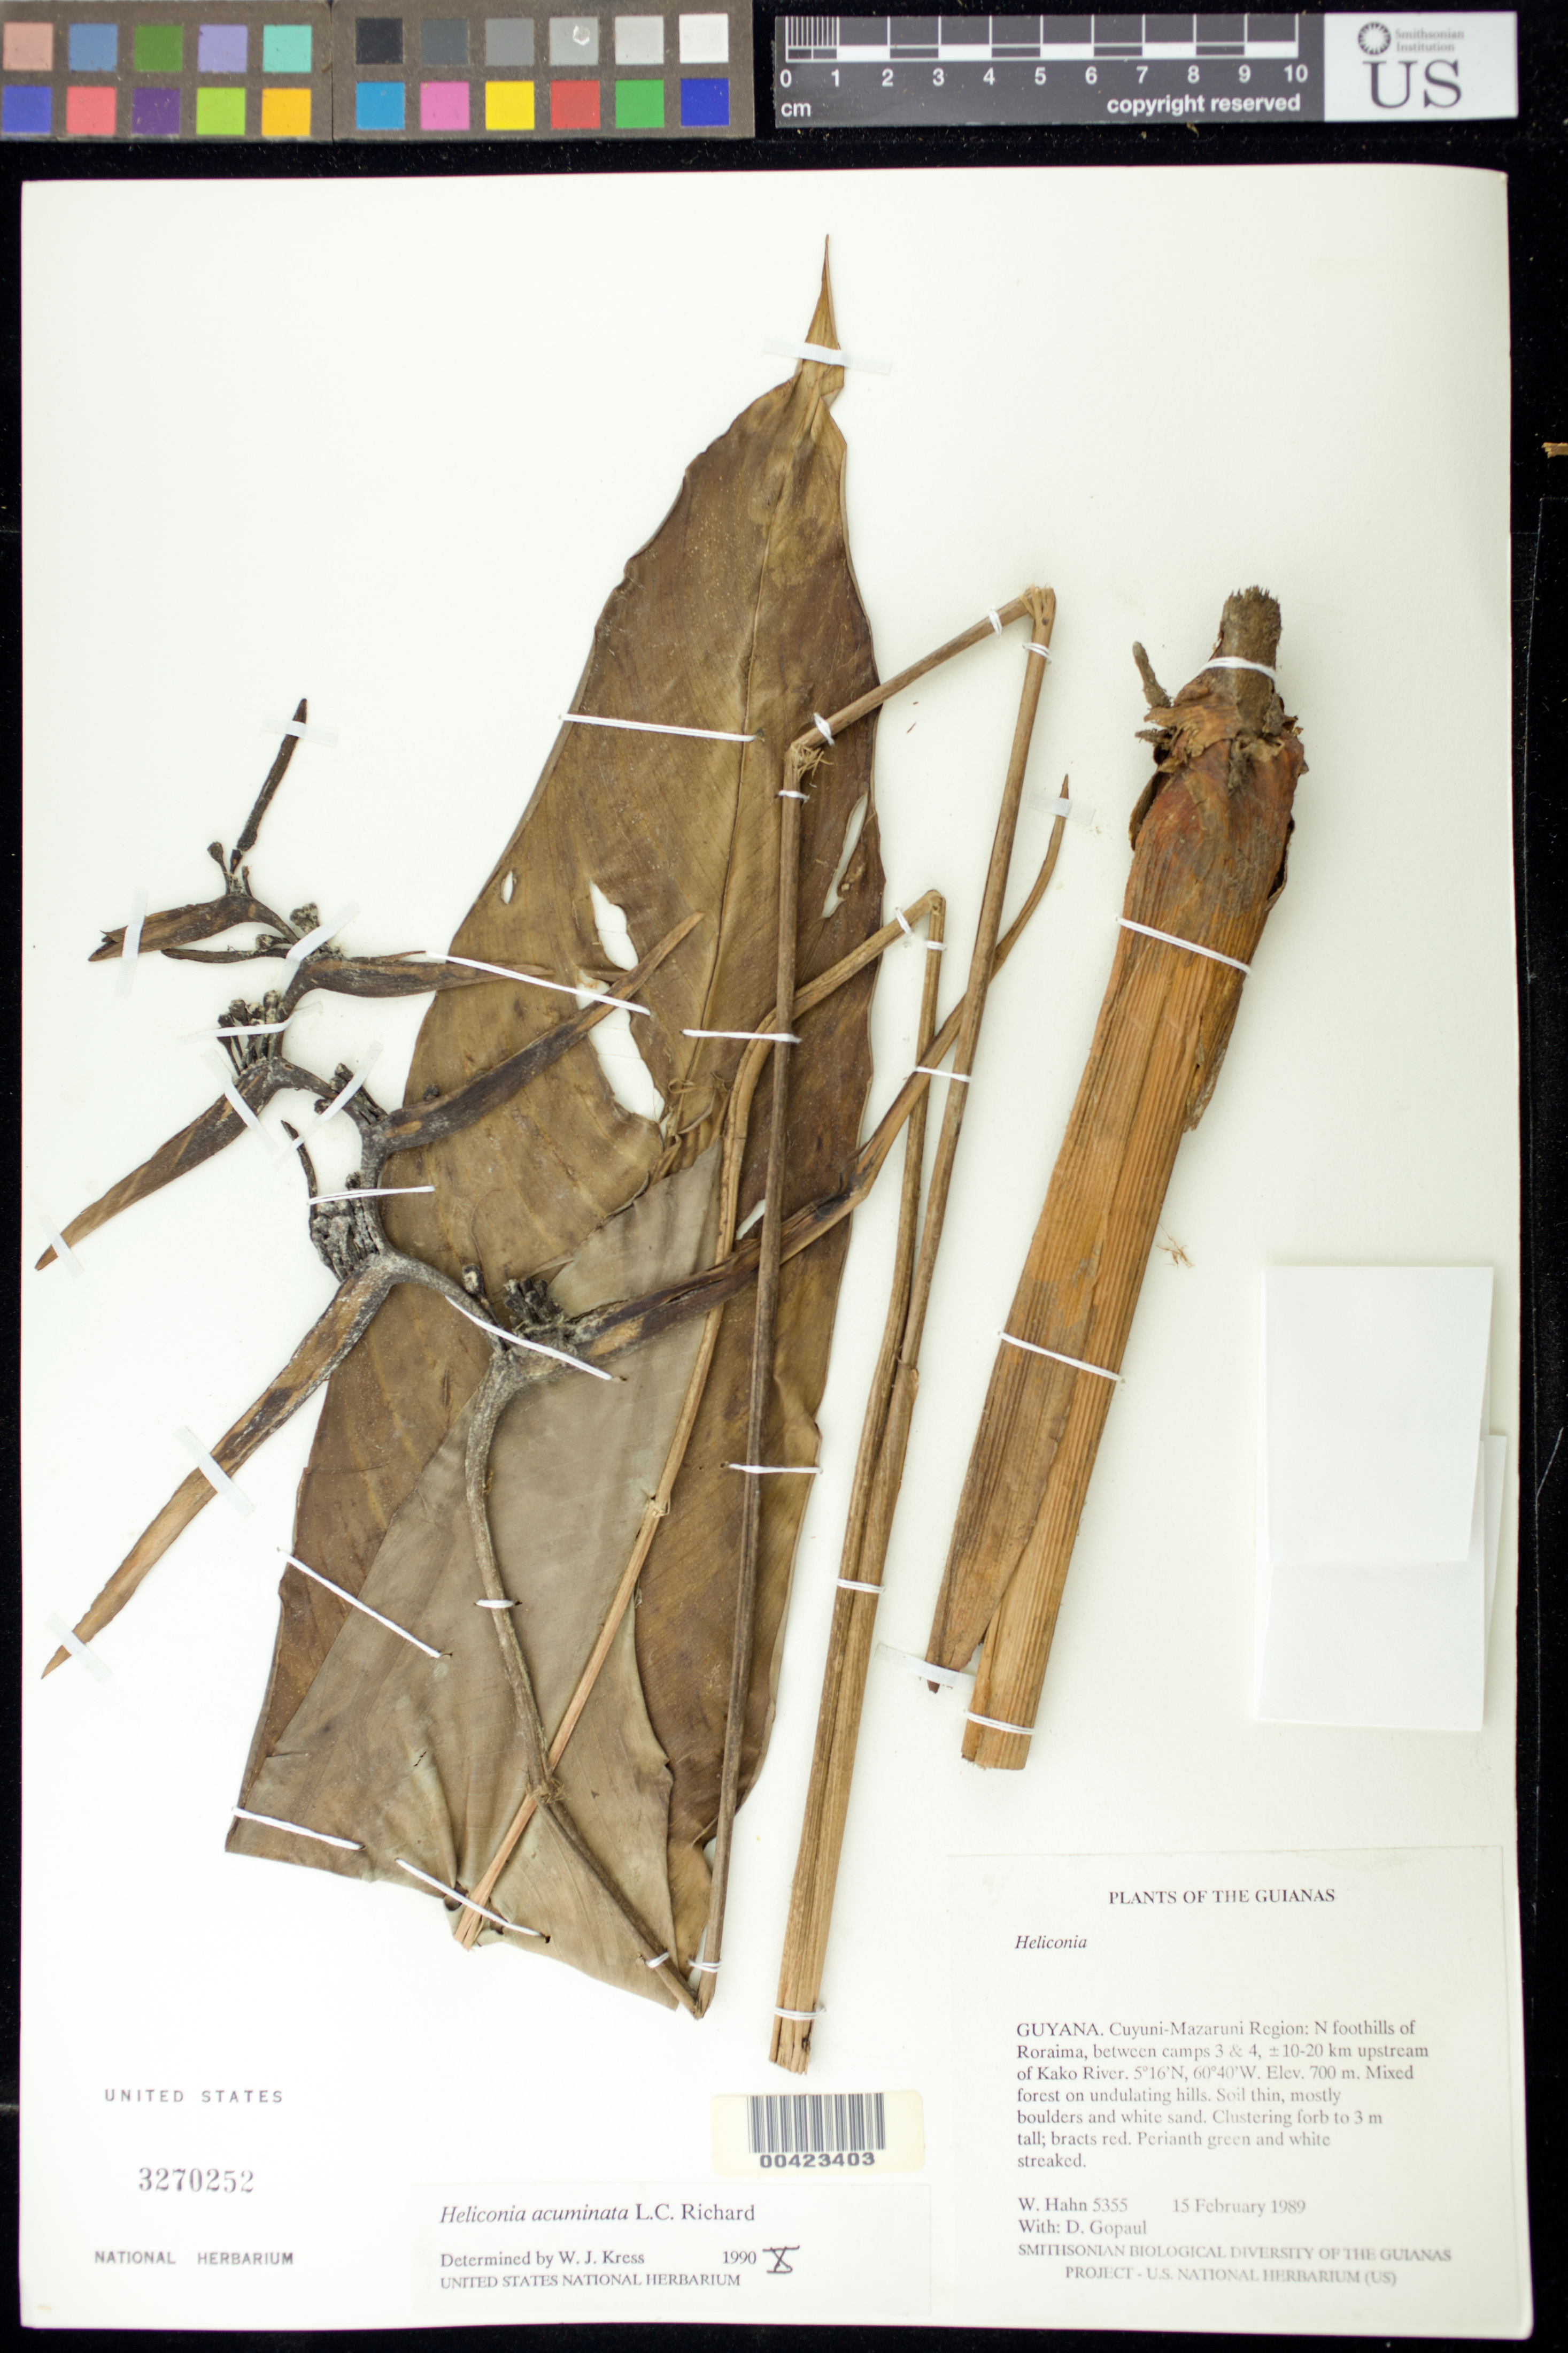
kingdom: Plantae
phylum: Tracheophyta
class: Liliopsida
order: Zingiberales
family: Heliconiaceae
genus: Heliconia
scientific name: Heliconia acuminata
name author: A. Rich.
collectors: W. Hahn & D. Gopaul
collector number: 5355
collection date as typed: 15 Feb 1989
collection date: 1989-02-15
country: Guyana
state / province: Demerara-Mahaica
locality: Coveren, s of georgetown. [coveren = coverden?]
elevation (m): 10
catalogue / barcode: US 3270252